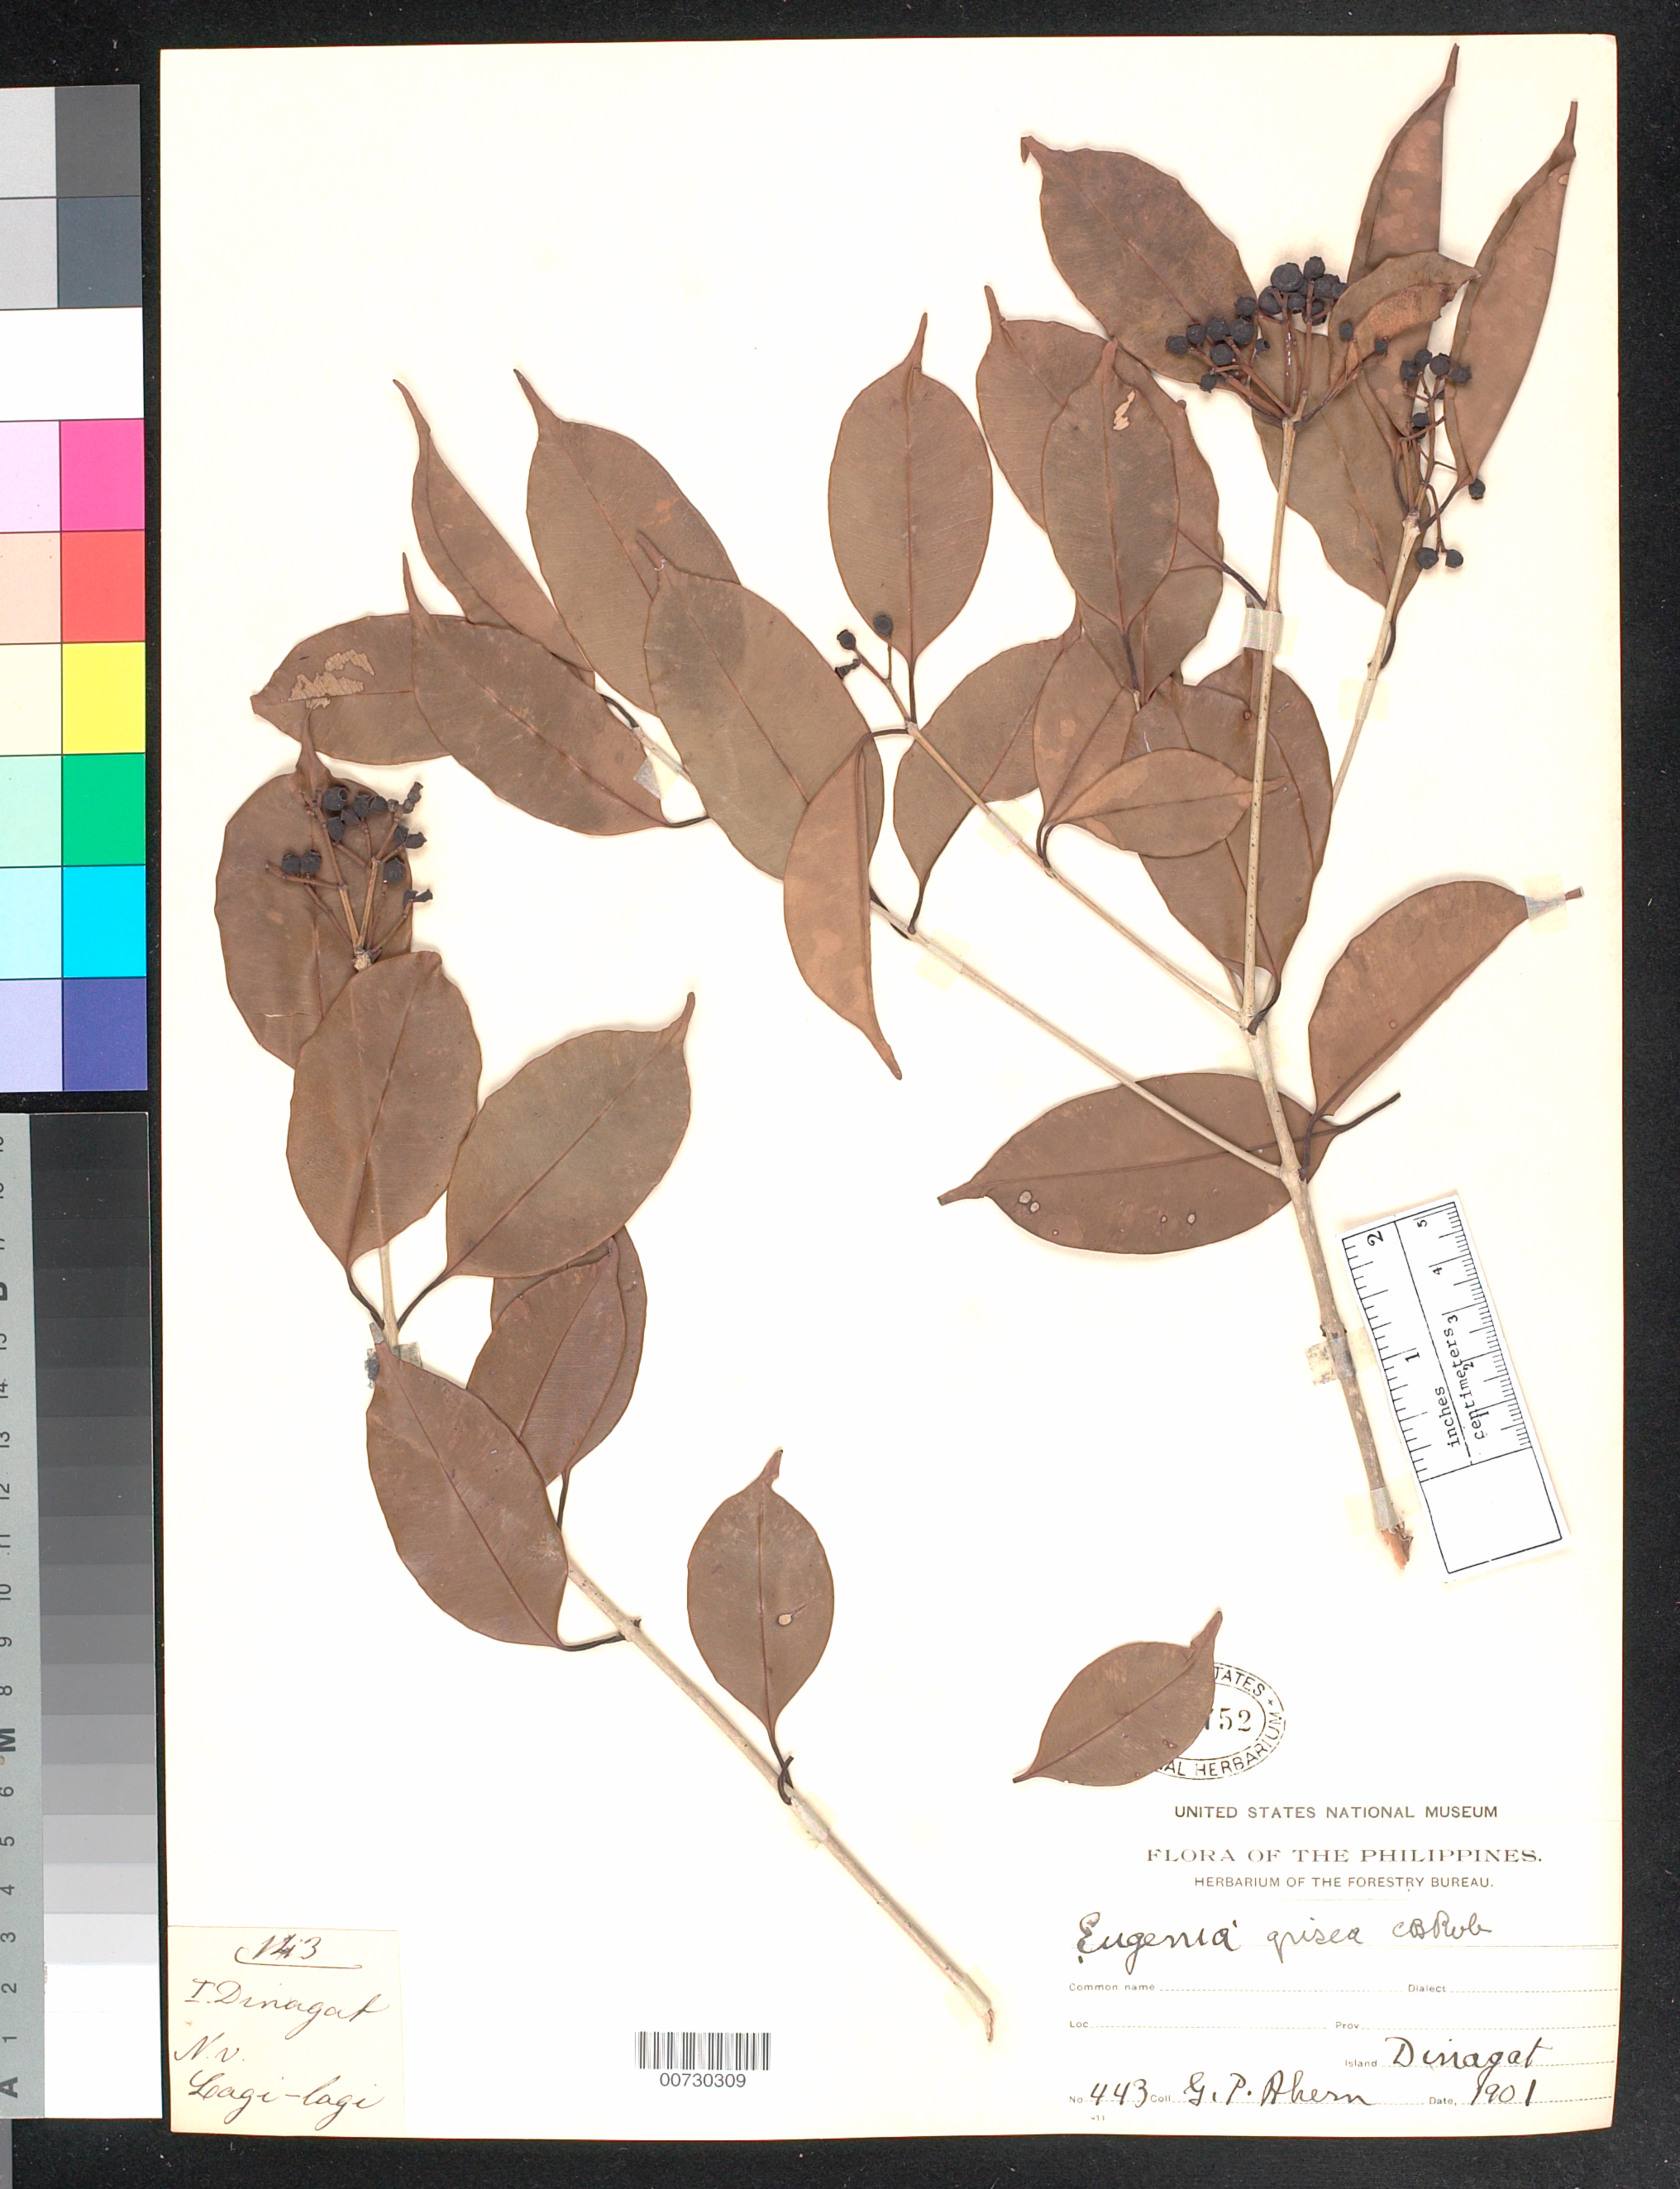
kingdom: Plantae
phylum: Tracheophyta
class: Magnoliopsida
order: Myrtales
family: Myrtaceae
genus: Syzygium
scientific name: Syzygium griseum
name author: (C.B. Rob.) Airy Shaw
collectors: G. Ahern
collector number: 443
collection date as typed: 1901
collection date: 1901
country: Philippines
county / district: Dinagat Island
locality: Lagi-Lagi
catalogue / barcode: US 445752